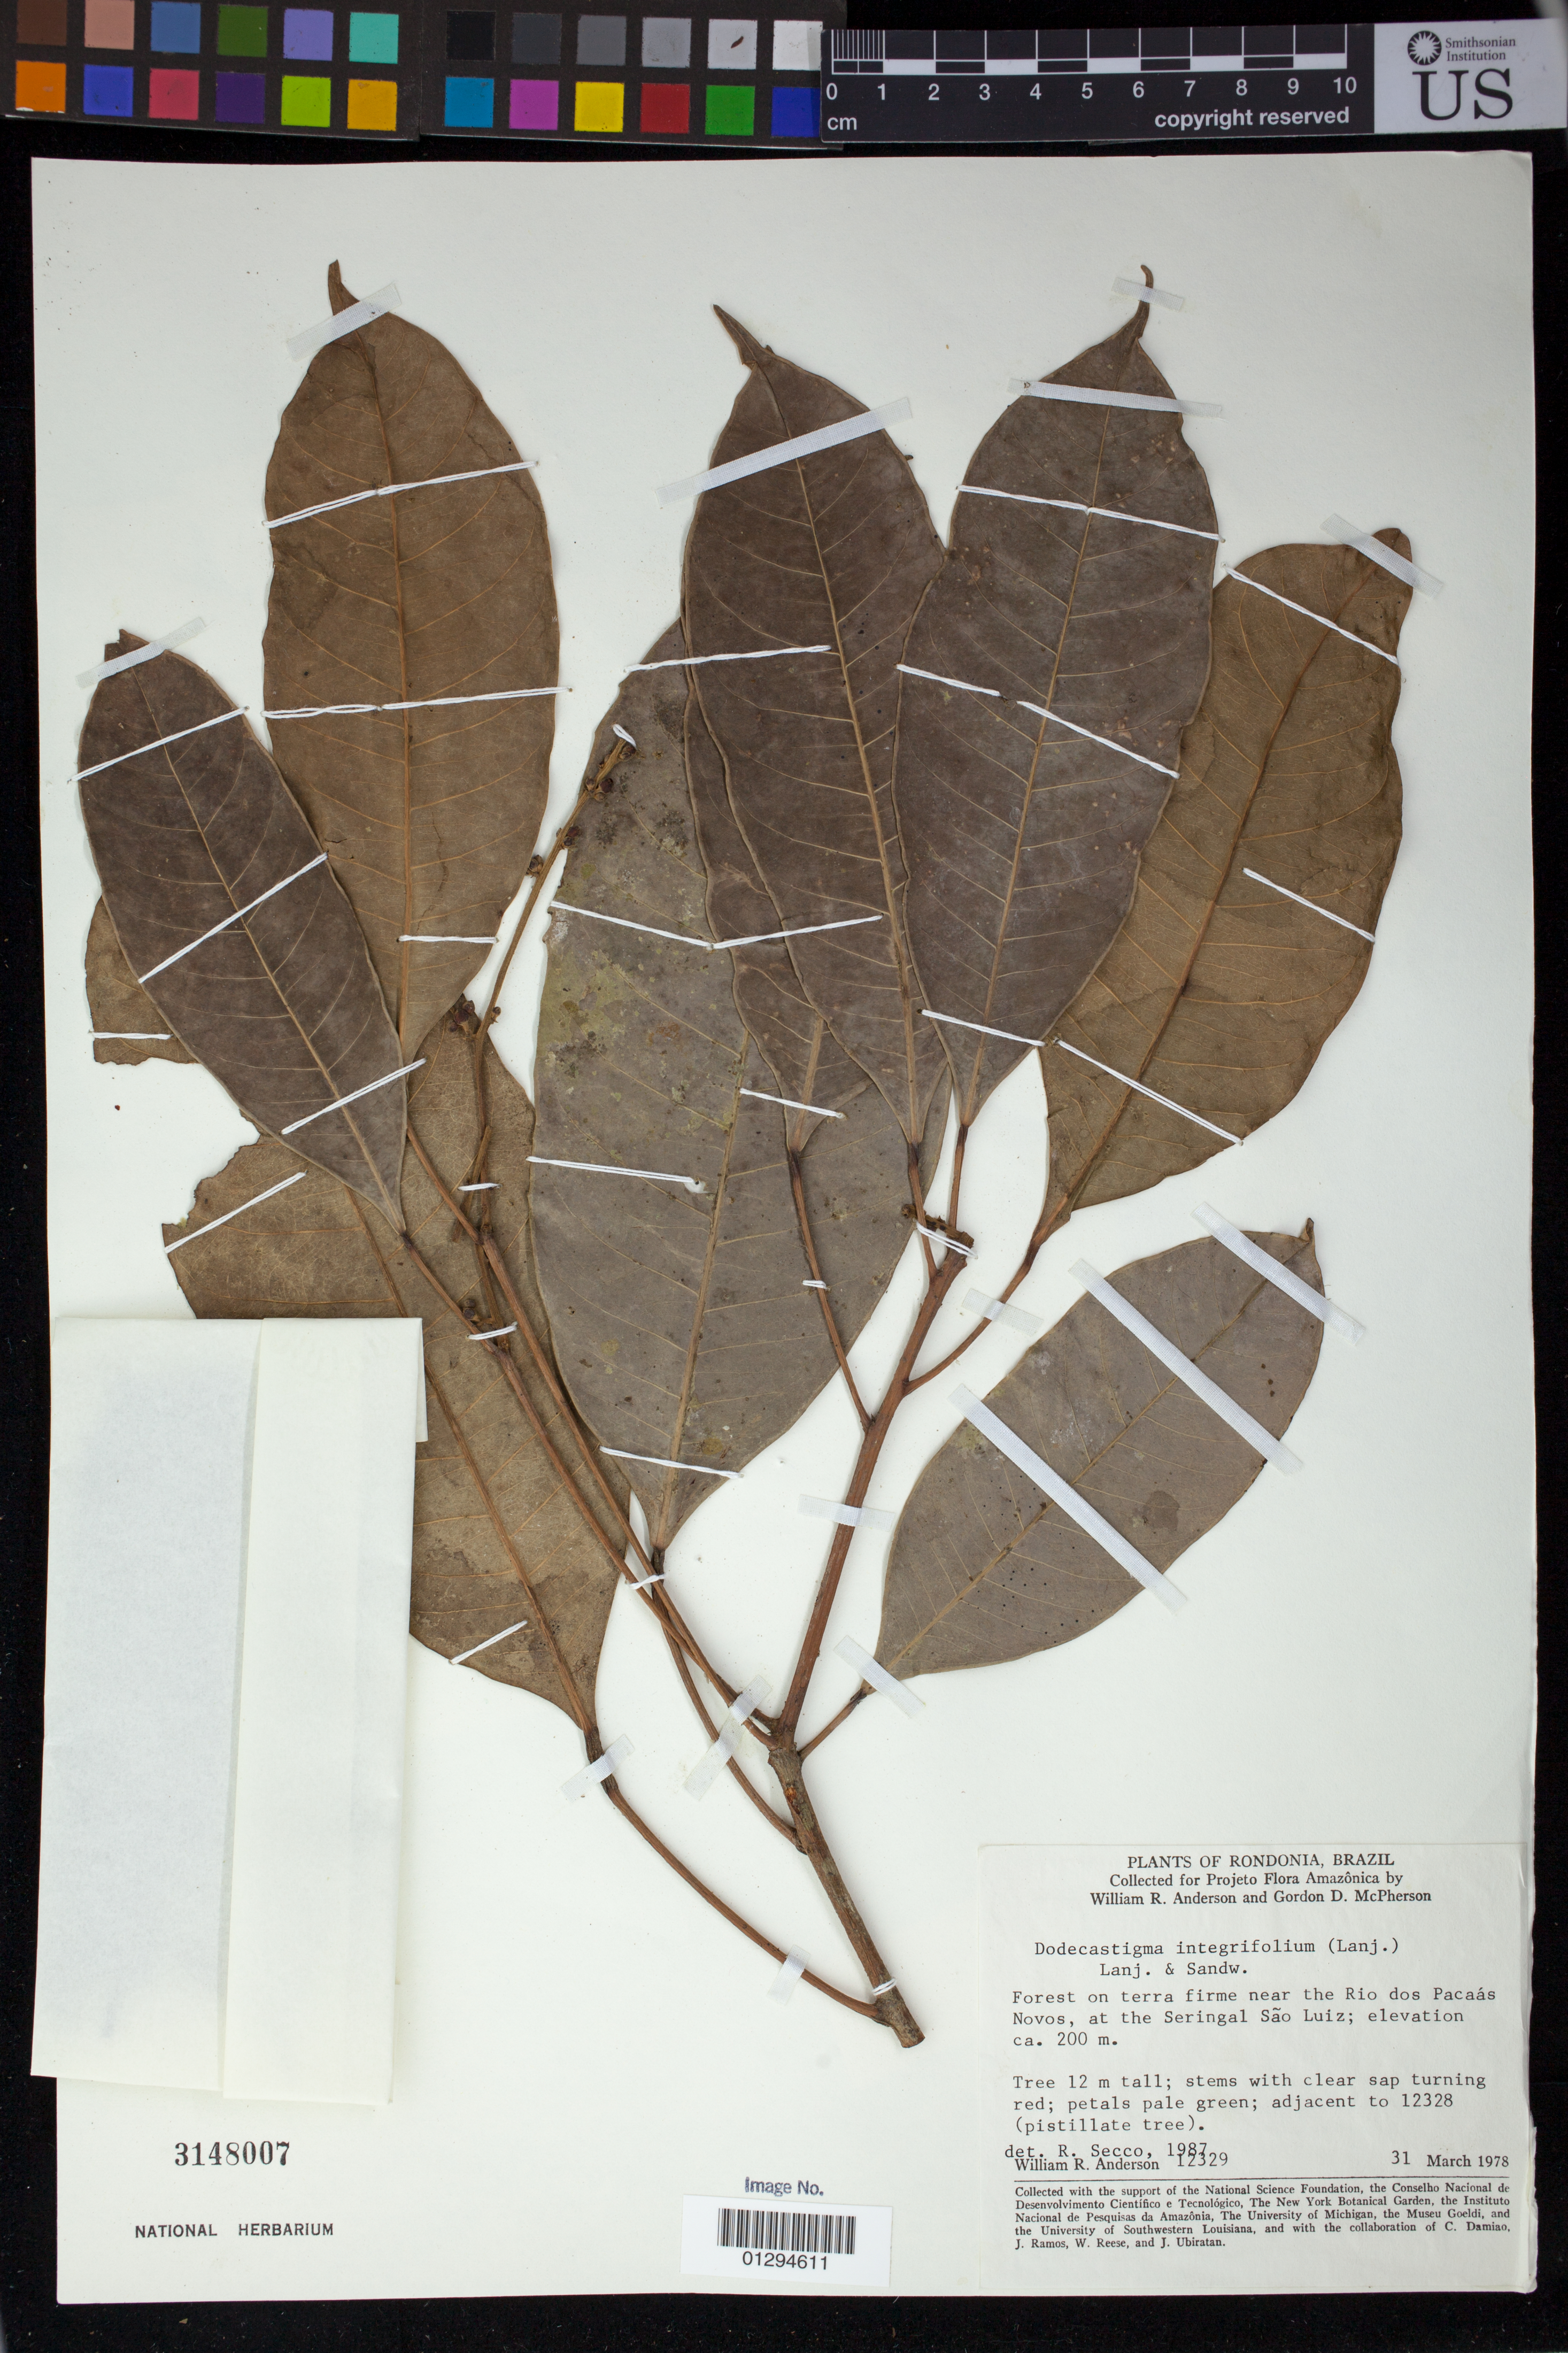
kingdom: Plantae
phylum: Tracheophyta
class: Magnoliopsida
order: Malpighiales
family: Euphorbiaceae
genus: Dodecastigma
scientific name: Dodecastigma integrifolium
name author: (Lanj.) Lanj. & Sandwith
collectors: W. R. Anderson & G. D. McPherson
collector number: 12329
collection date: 1978-03-31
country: Brazil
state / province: Rondonia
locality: near the Rio dos Pacaas Novos, at the Seringal Sao Luiz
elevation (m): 200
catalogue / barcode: US 3148007